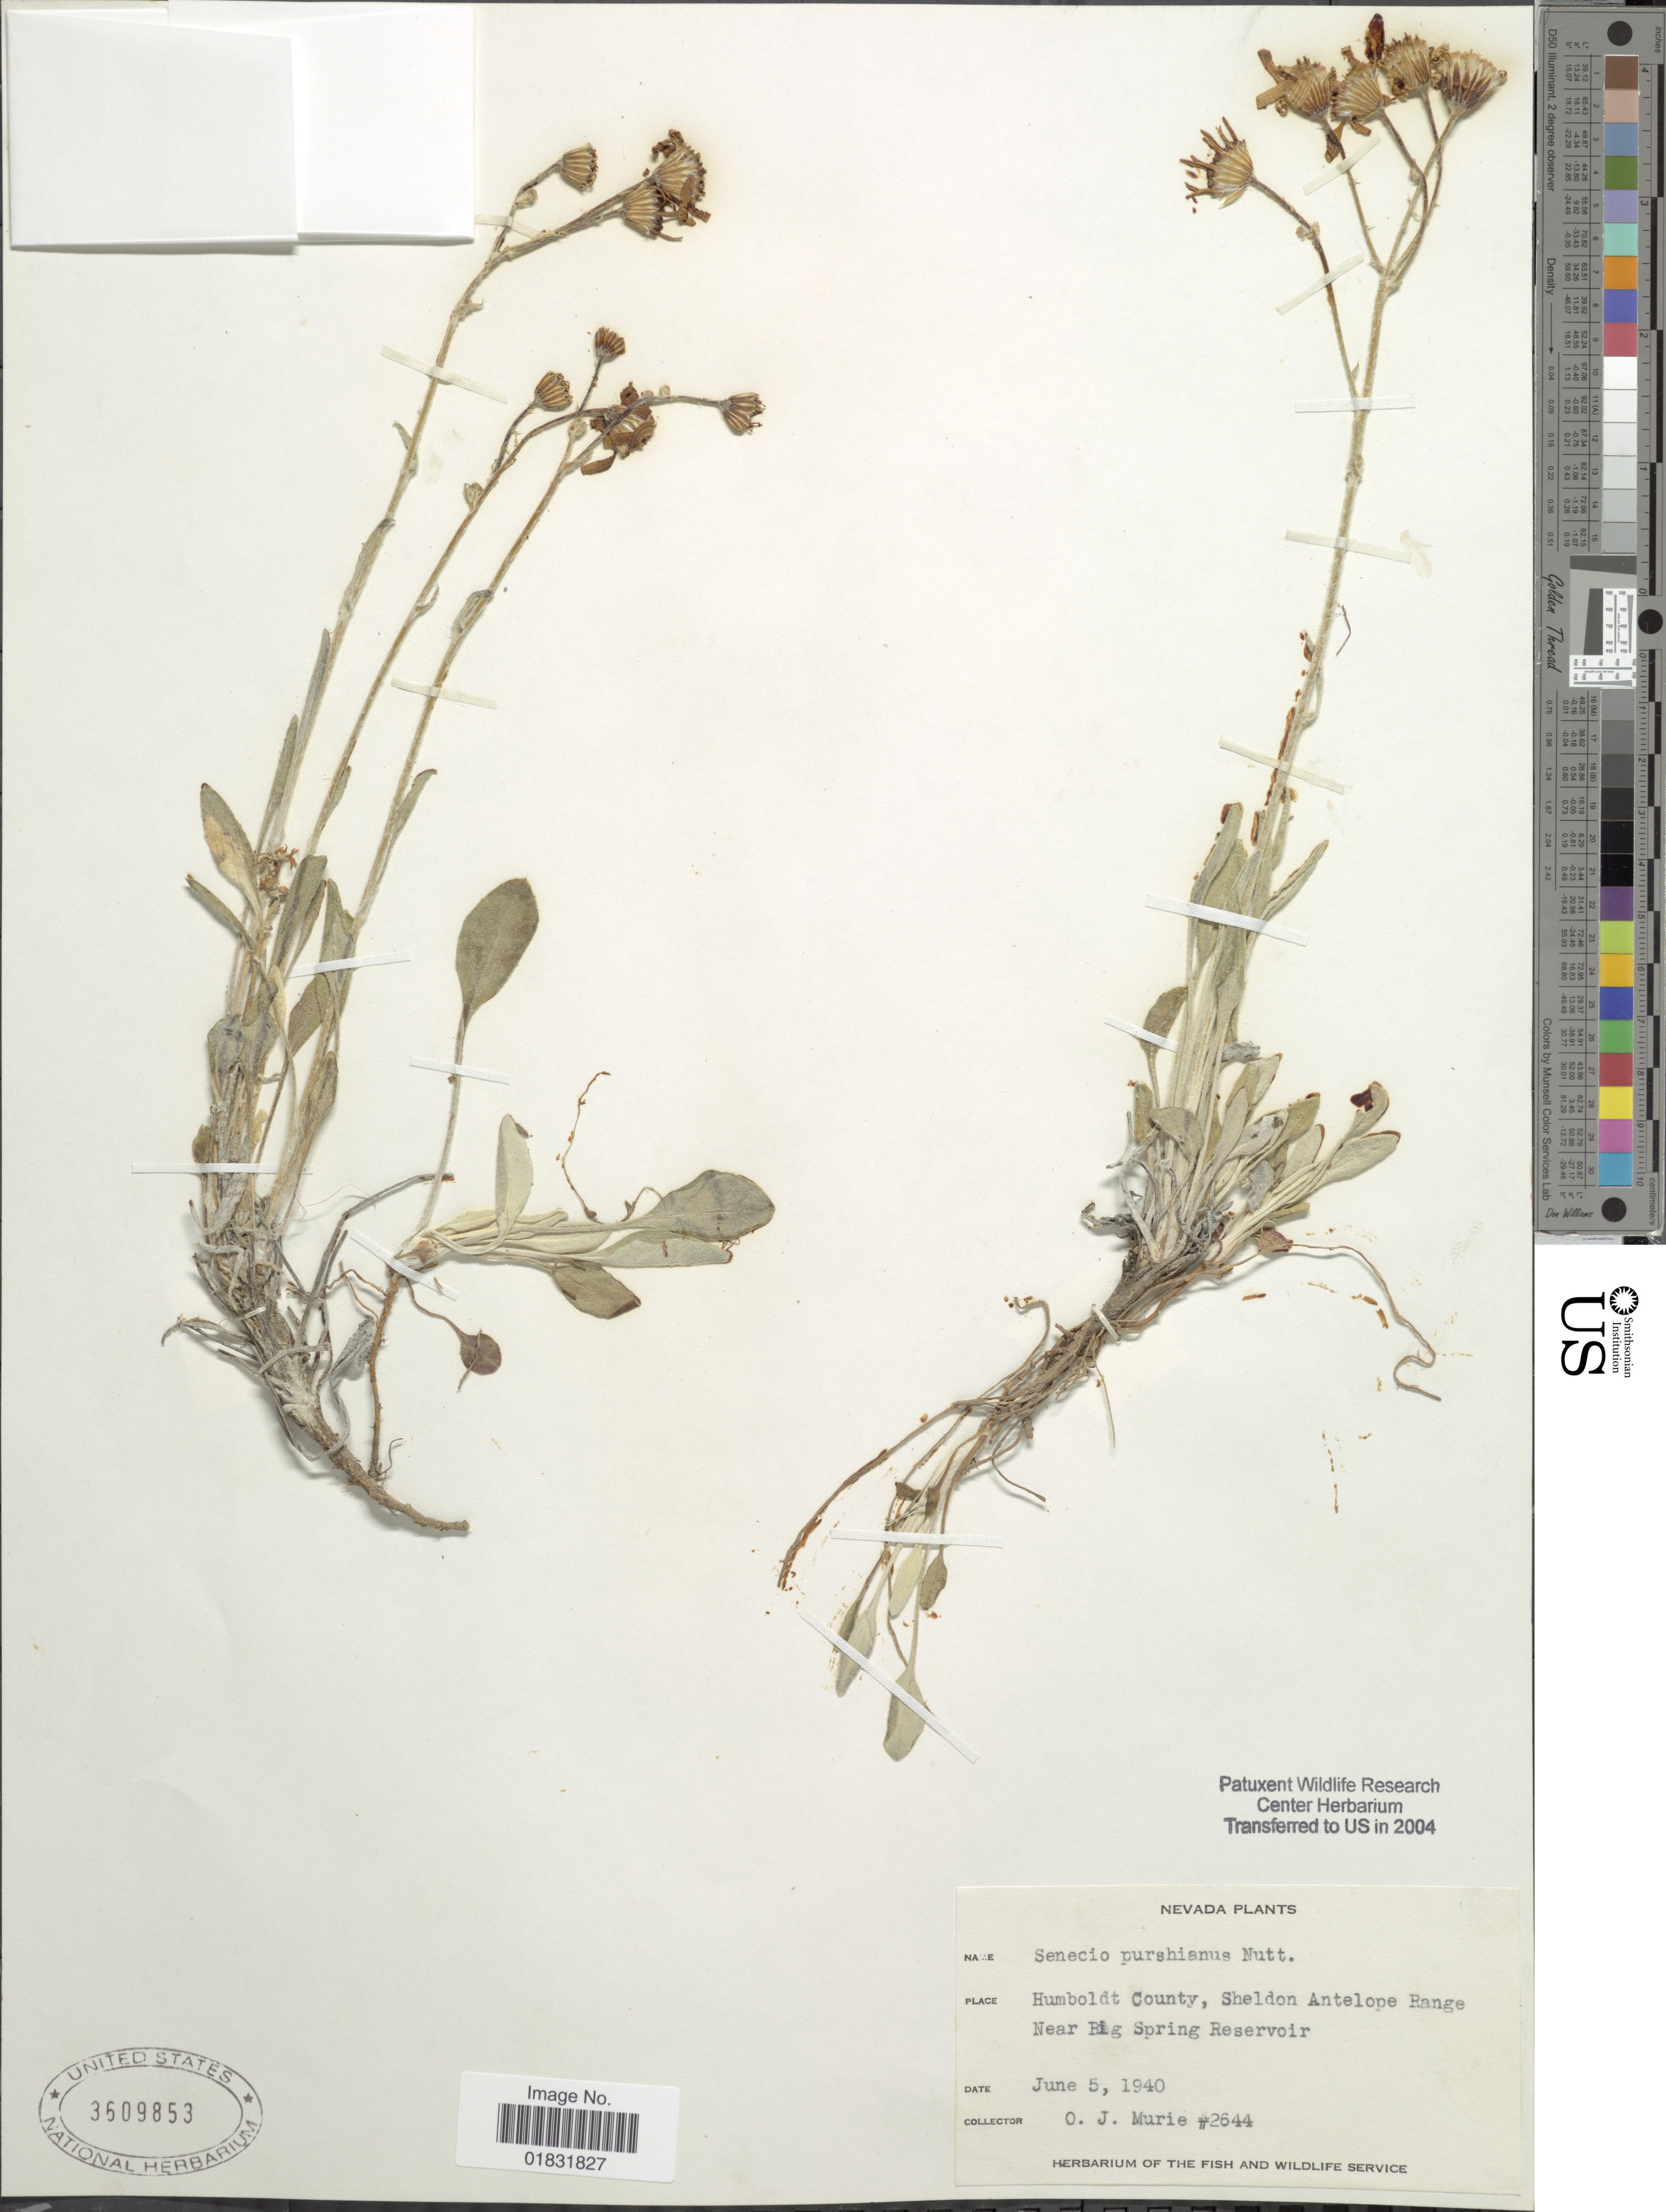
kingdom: Plantae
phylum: Tracheophyta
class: Magnoliopsida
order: Asterales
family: Asteraceae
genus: Packera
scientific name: Packera plattensis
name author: W.A. Weber & Á. Löve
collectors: O. Murie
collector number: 2644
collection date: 1940-06-05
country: United States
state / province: Nevada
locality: Humboldt County, Sheldon Antelope Range. Near Big Spring Reservoir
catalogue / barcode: US 3609853